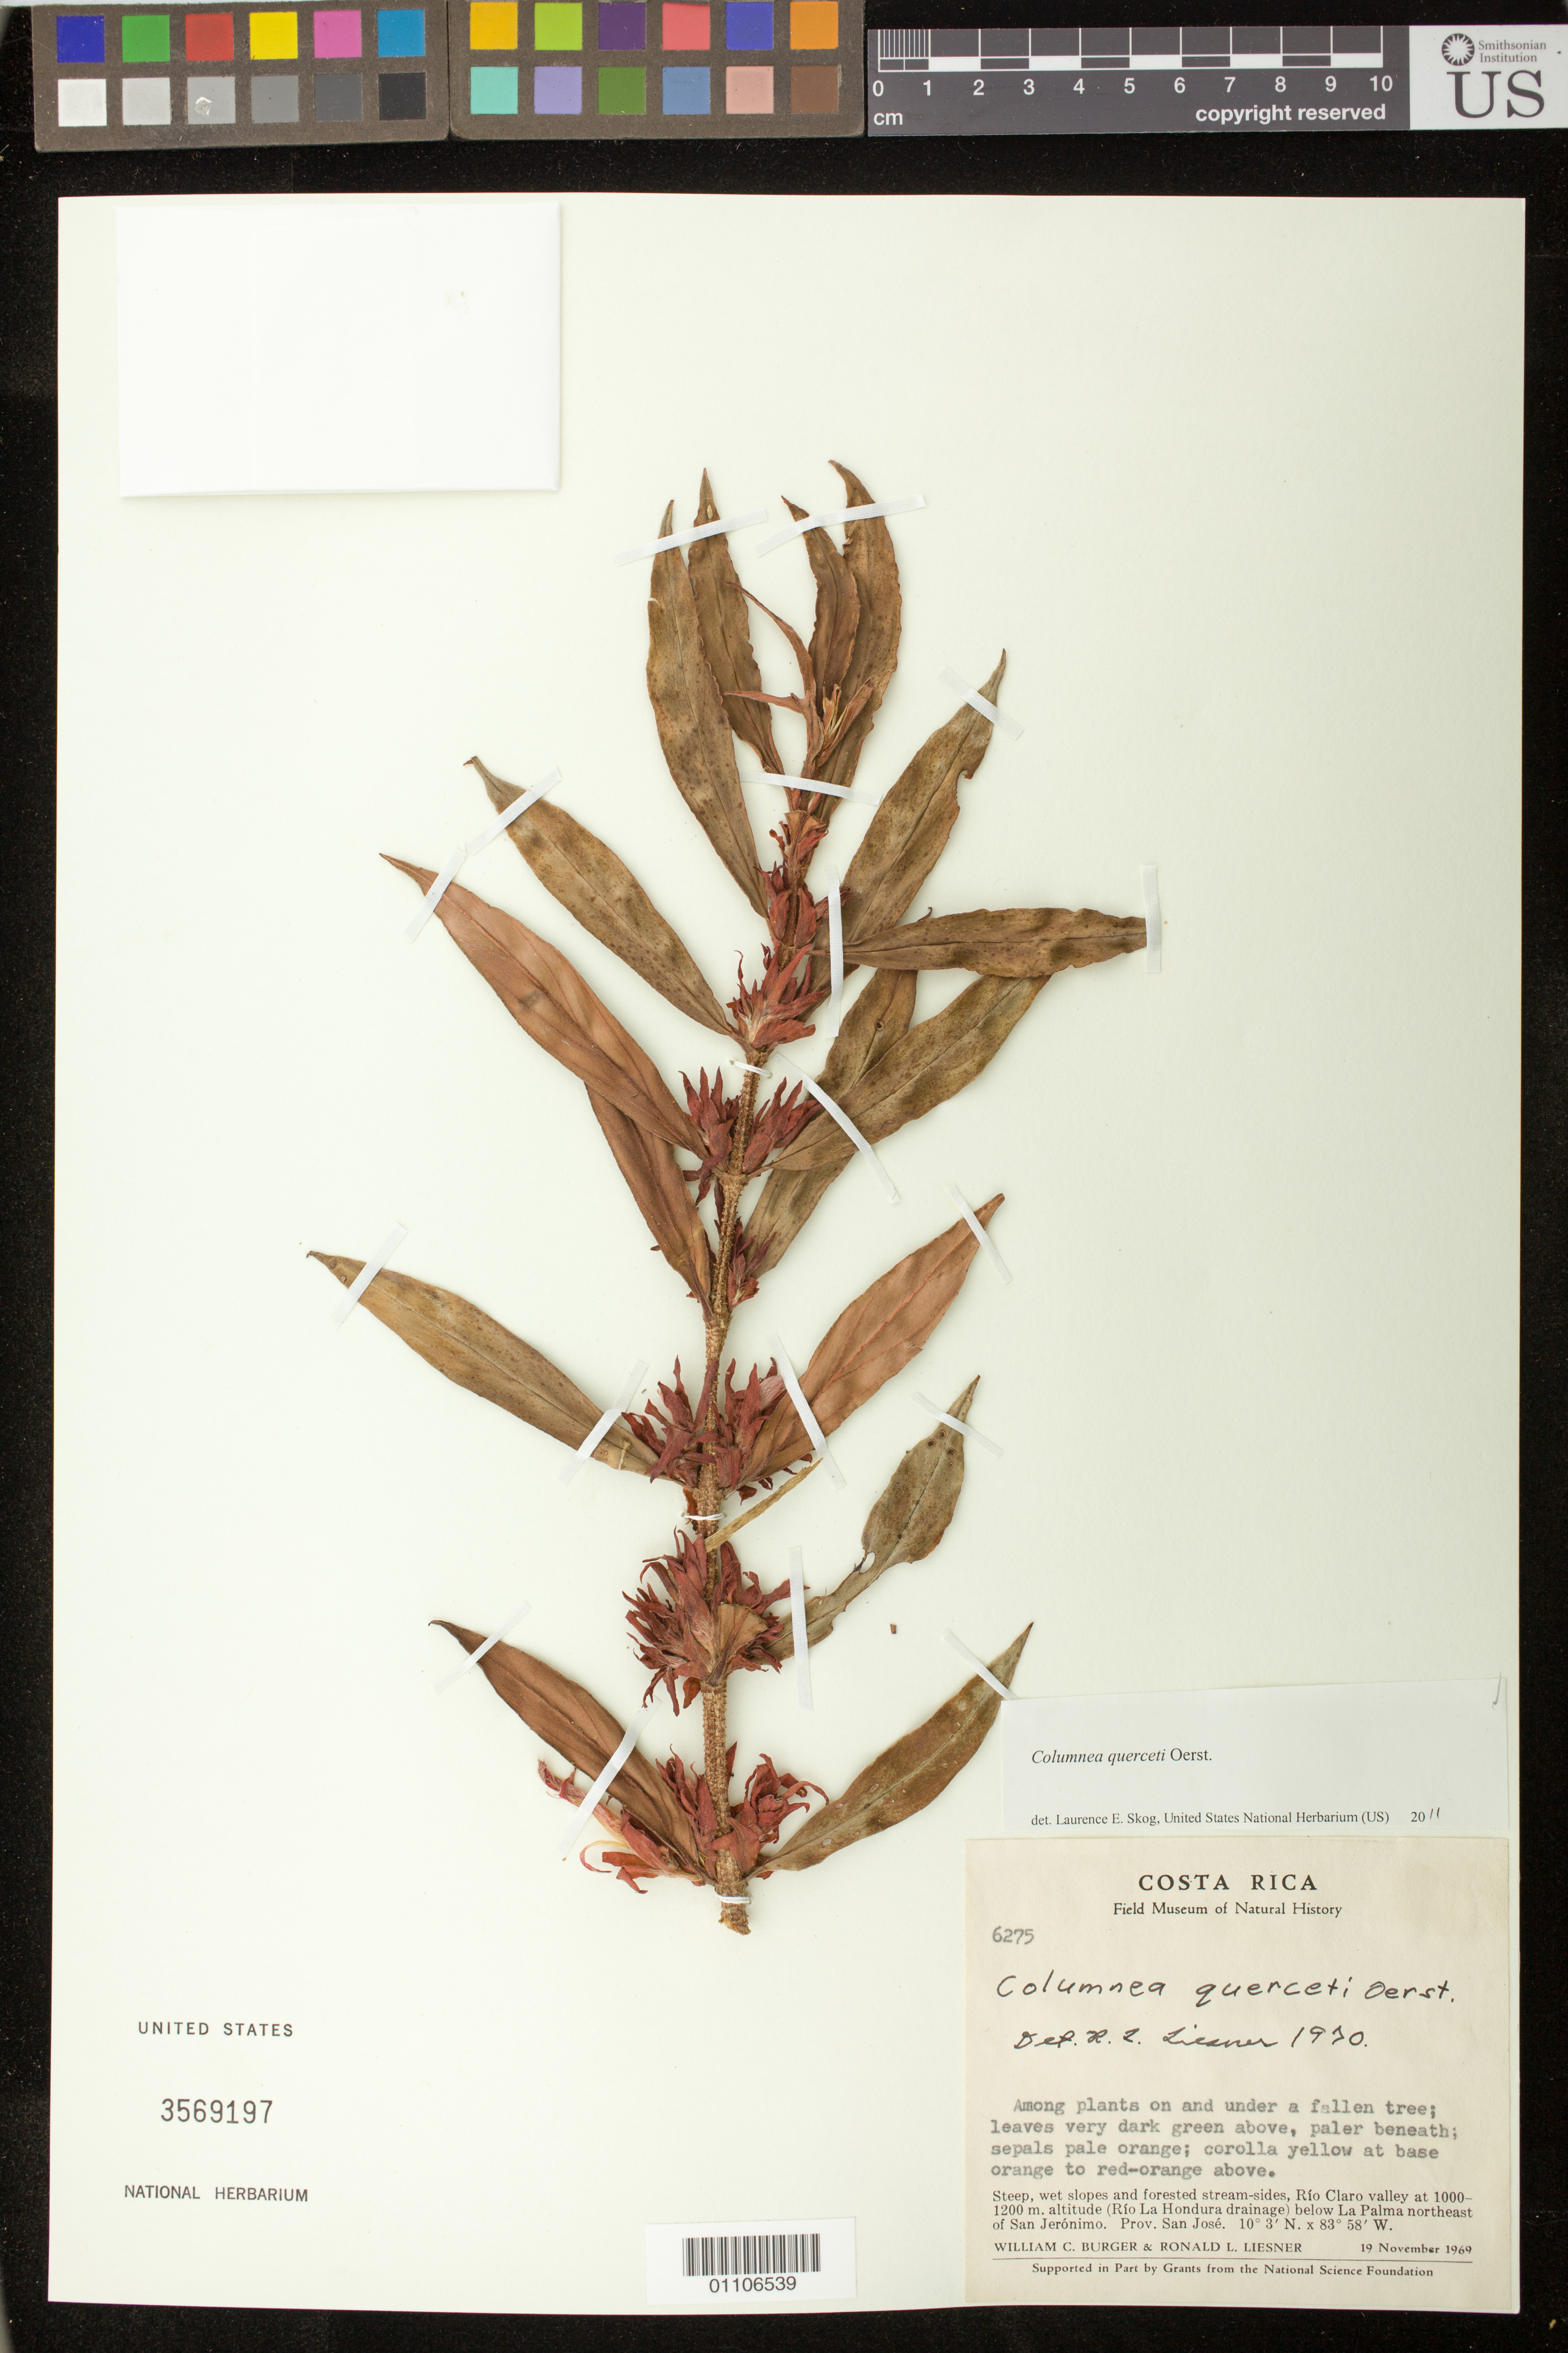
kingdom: Plantae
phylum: Tracheophyta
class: Magnoliopsida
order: Lamiales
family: Gesneriaceae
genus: Columnea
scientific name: Columnea querceti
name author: Oerst.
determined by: Skog, Laurence E.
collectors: W. Burger & R. G. Stolze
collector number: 6275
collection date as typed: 19 Nov 1969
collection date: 1969-11-19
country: Costa Rica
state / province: San José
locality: Río Claro valley (Río Hondura drainage) below La Palm northeast of San Jerónimo, Prov. San José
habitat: Steep, wet slopes and forested stream-sides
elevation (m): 1000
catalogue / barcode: US 3569197